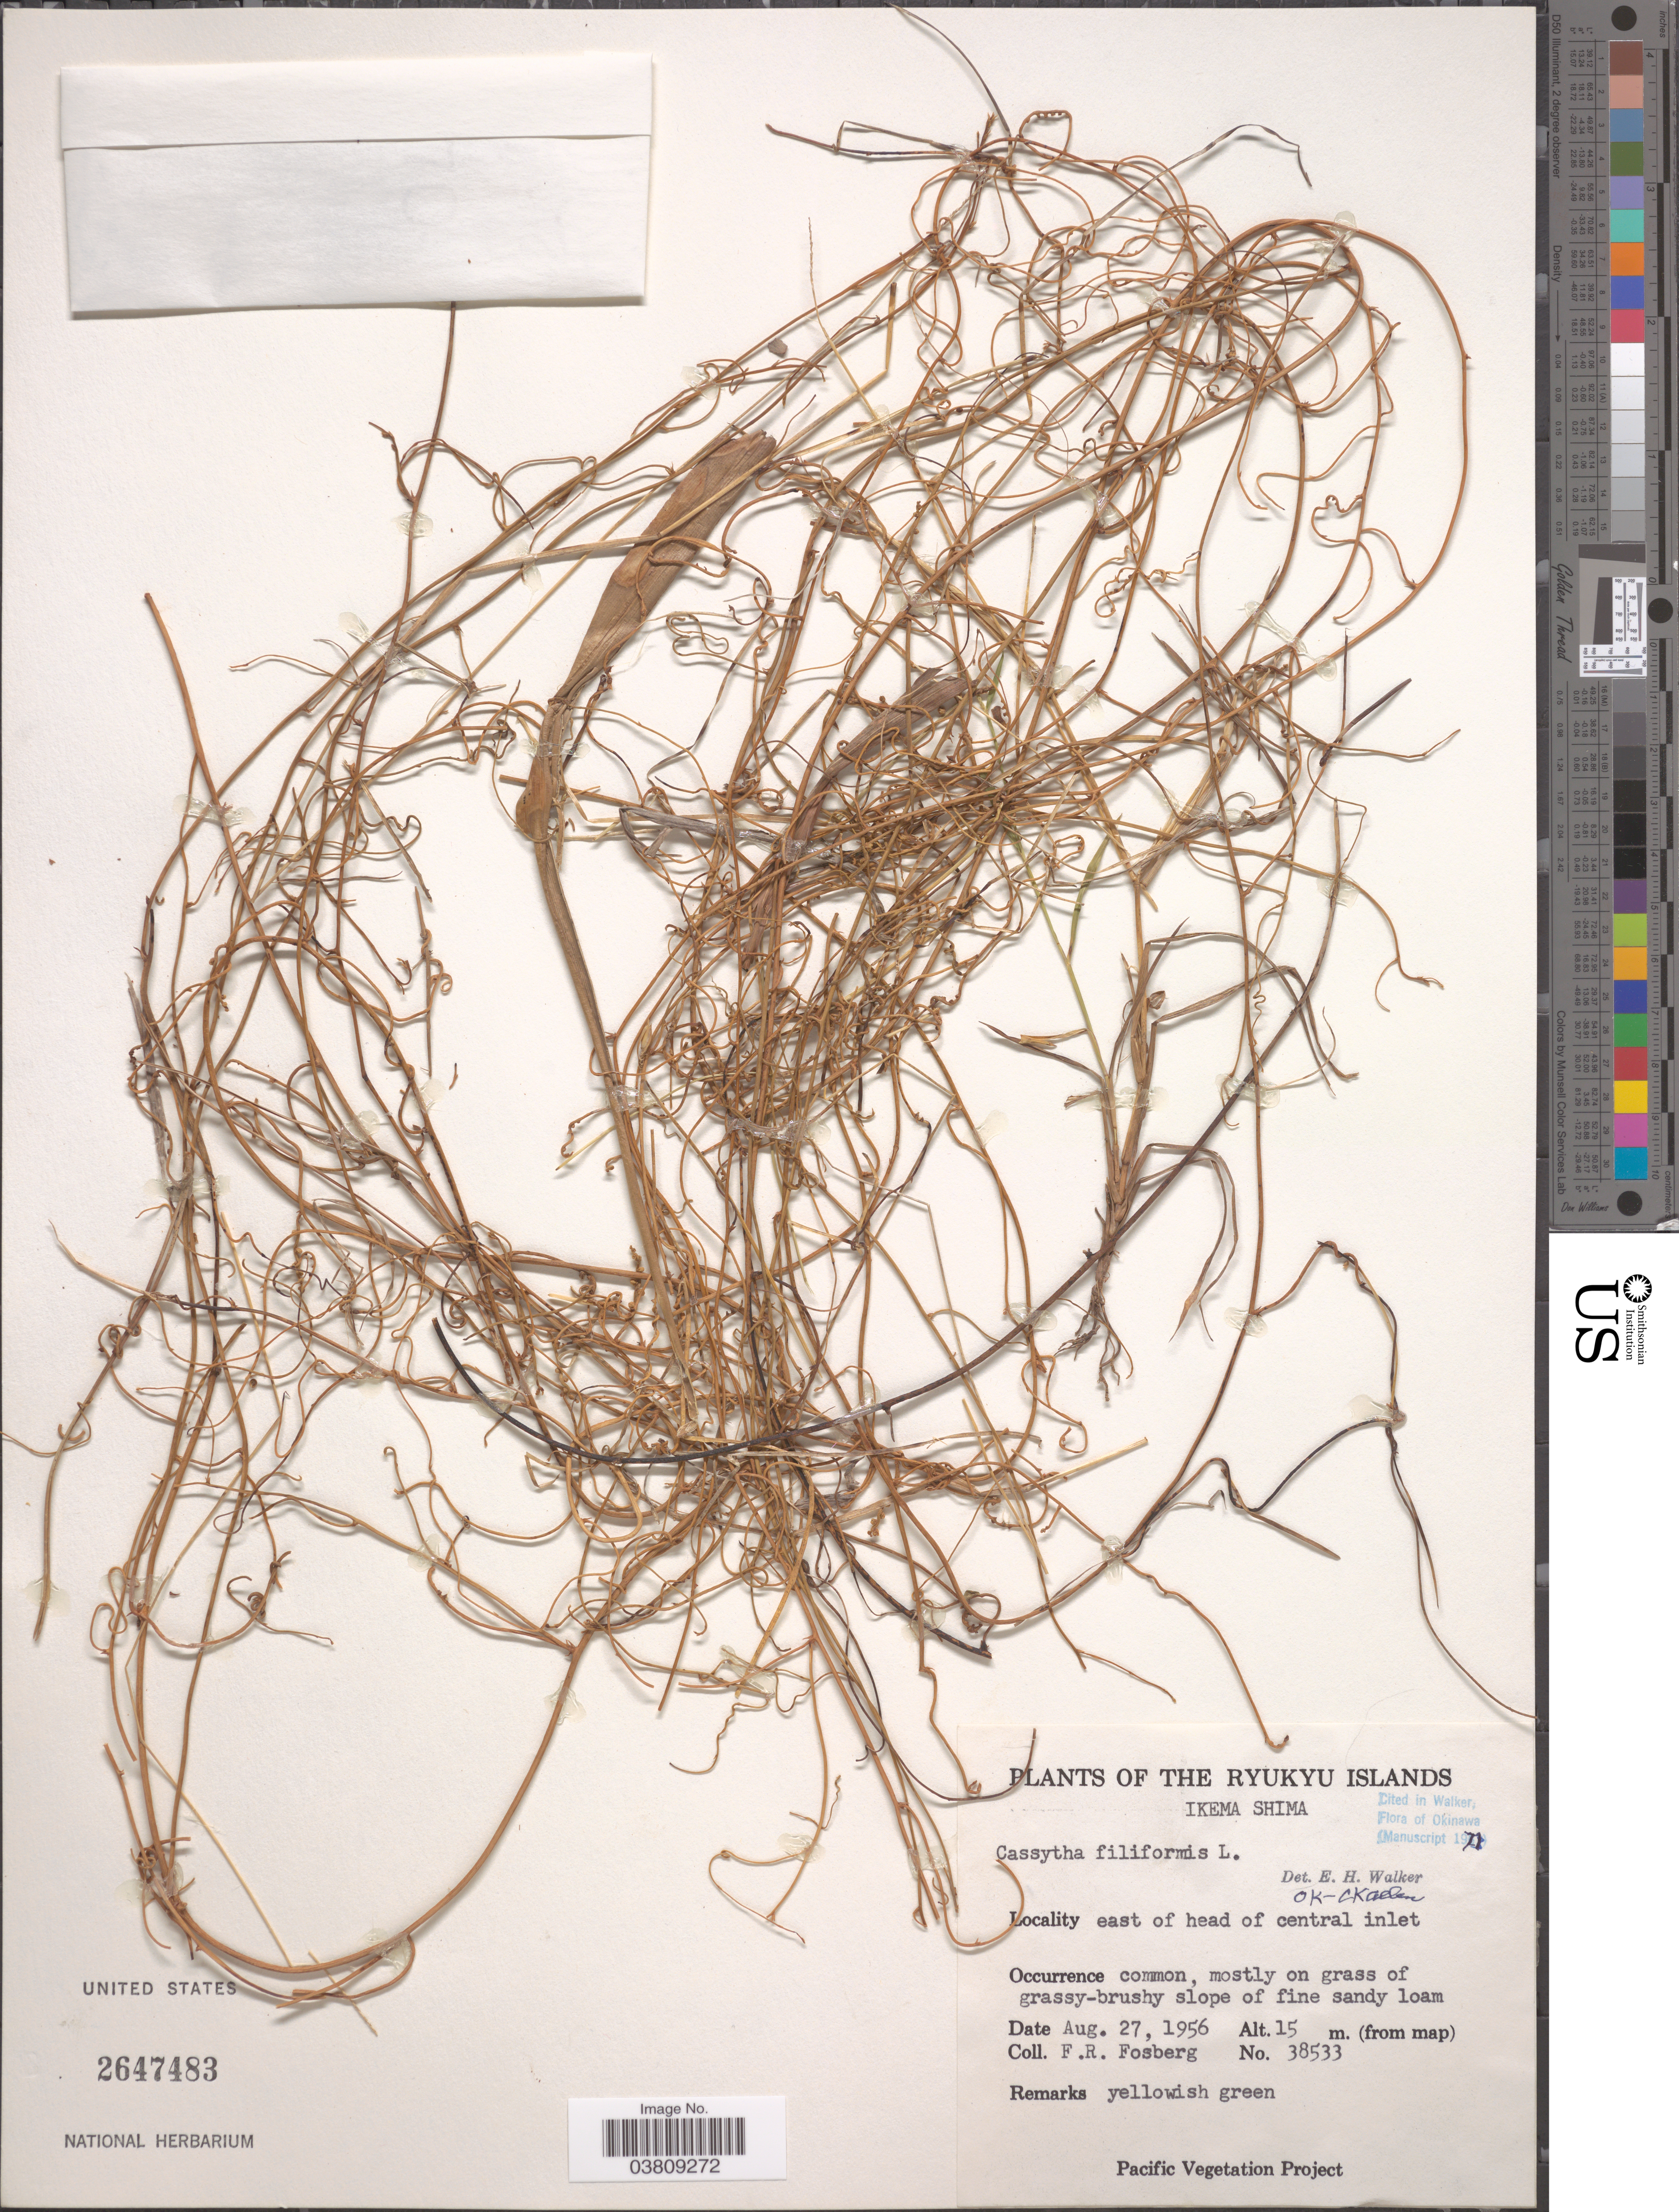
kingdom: Plantae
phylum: Tracheophyta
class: Magnoliopsida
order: Laurales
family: Lauraceae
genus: Cassytha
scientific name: Cassytha filiformis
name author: L.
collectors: F. R. Fosberg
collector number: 38533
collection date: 1956-08-27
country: Japan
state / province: Okinawa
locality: Ryukyu Islands. Ikema Shima. East of head of central inlet.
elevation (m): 15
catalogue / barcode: US 2647483